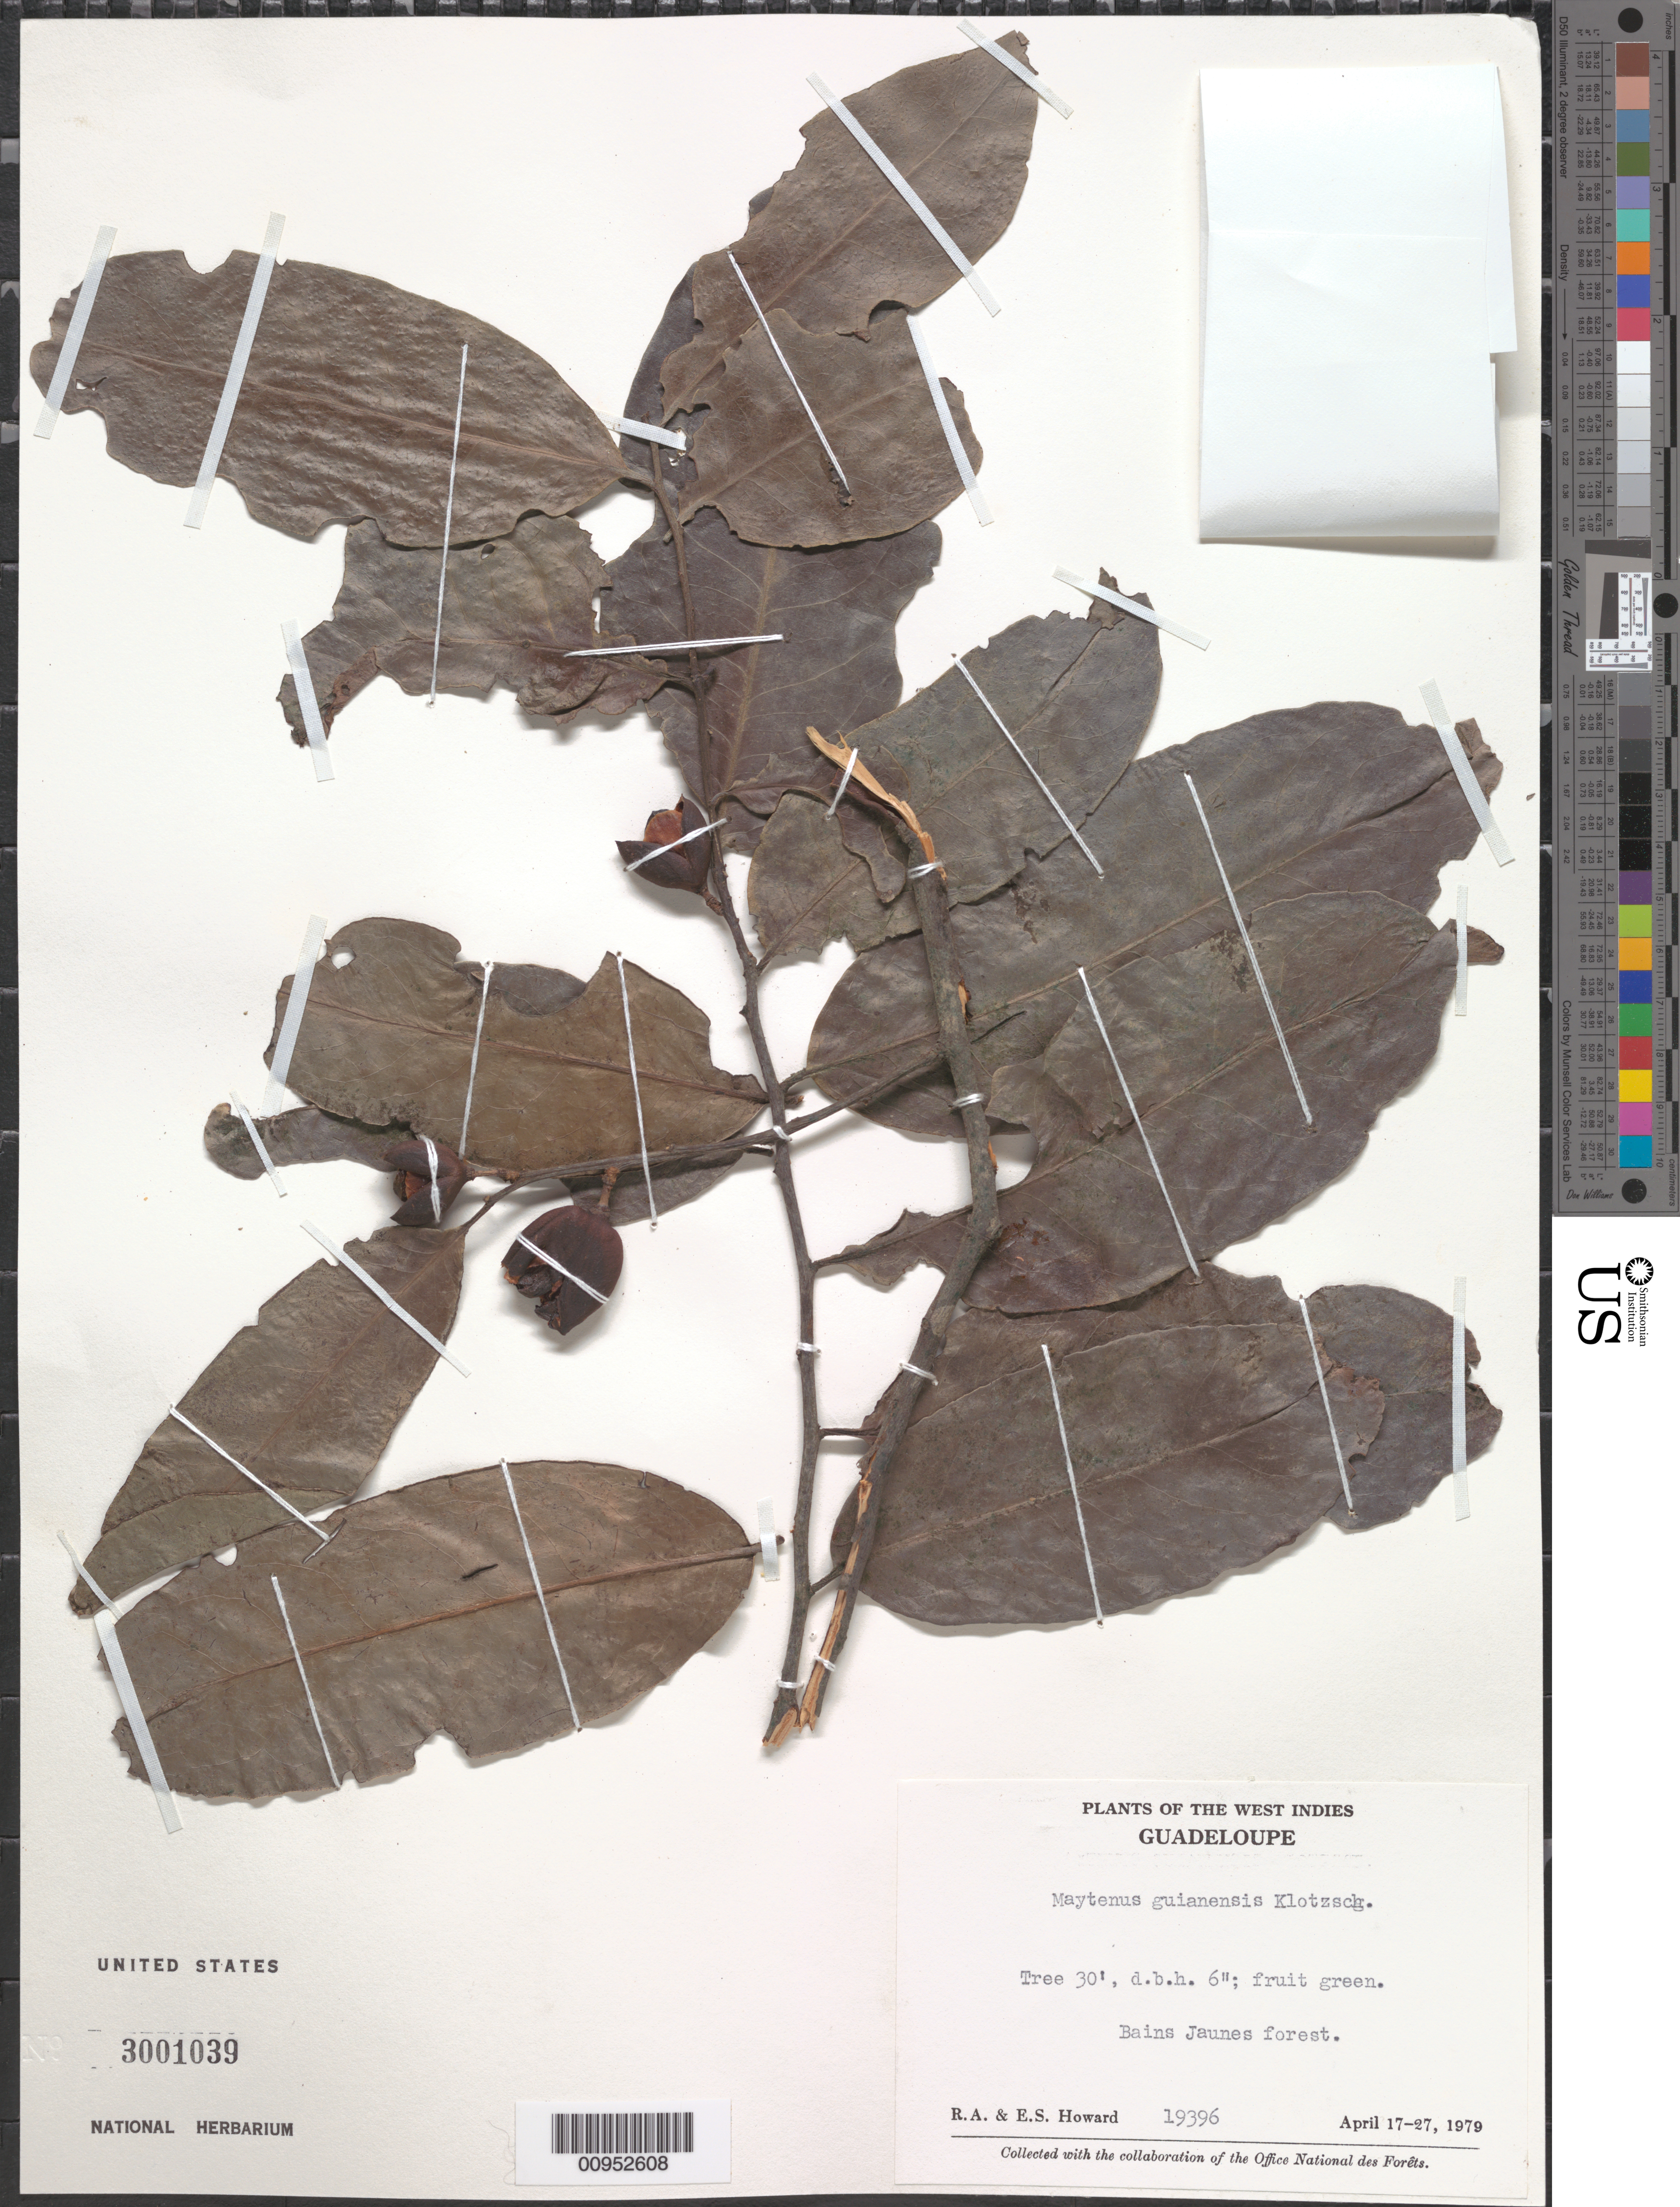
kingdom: Plantae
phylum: Tracheophyta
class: Magnoliopsida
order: Celastrales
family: Celastraceae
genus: Maytenus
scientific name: Maytenus guianensis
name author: Klotzsch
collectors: R. A. Howard & E. S. Howard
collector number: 19396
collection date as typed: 17 Apr 1979 to 27 Apr 1979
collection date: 1979-04-17/1979-04-27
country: Guadeloupe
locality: Bains Jaunes Forest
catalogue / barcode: US 3001039